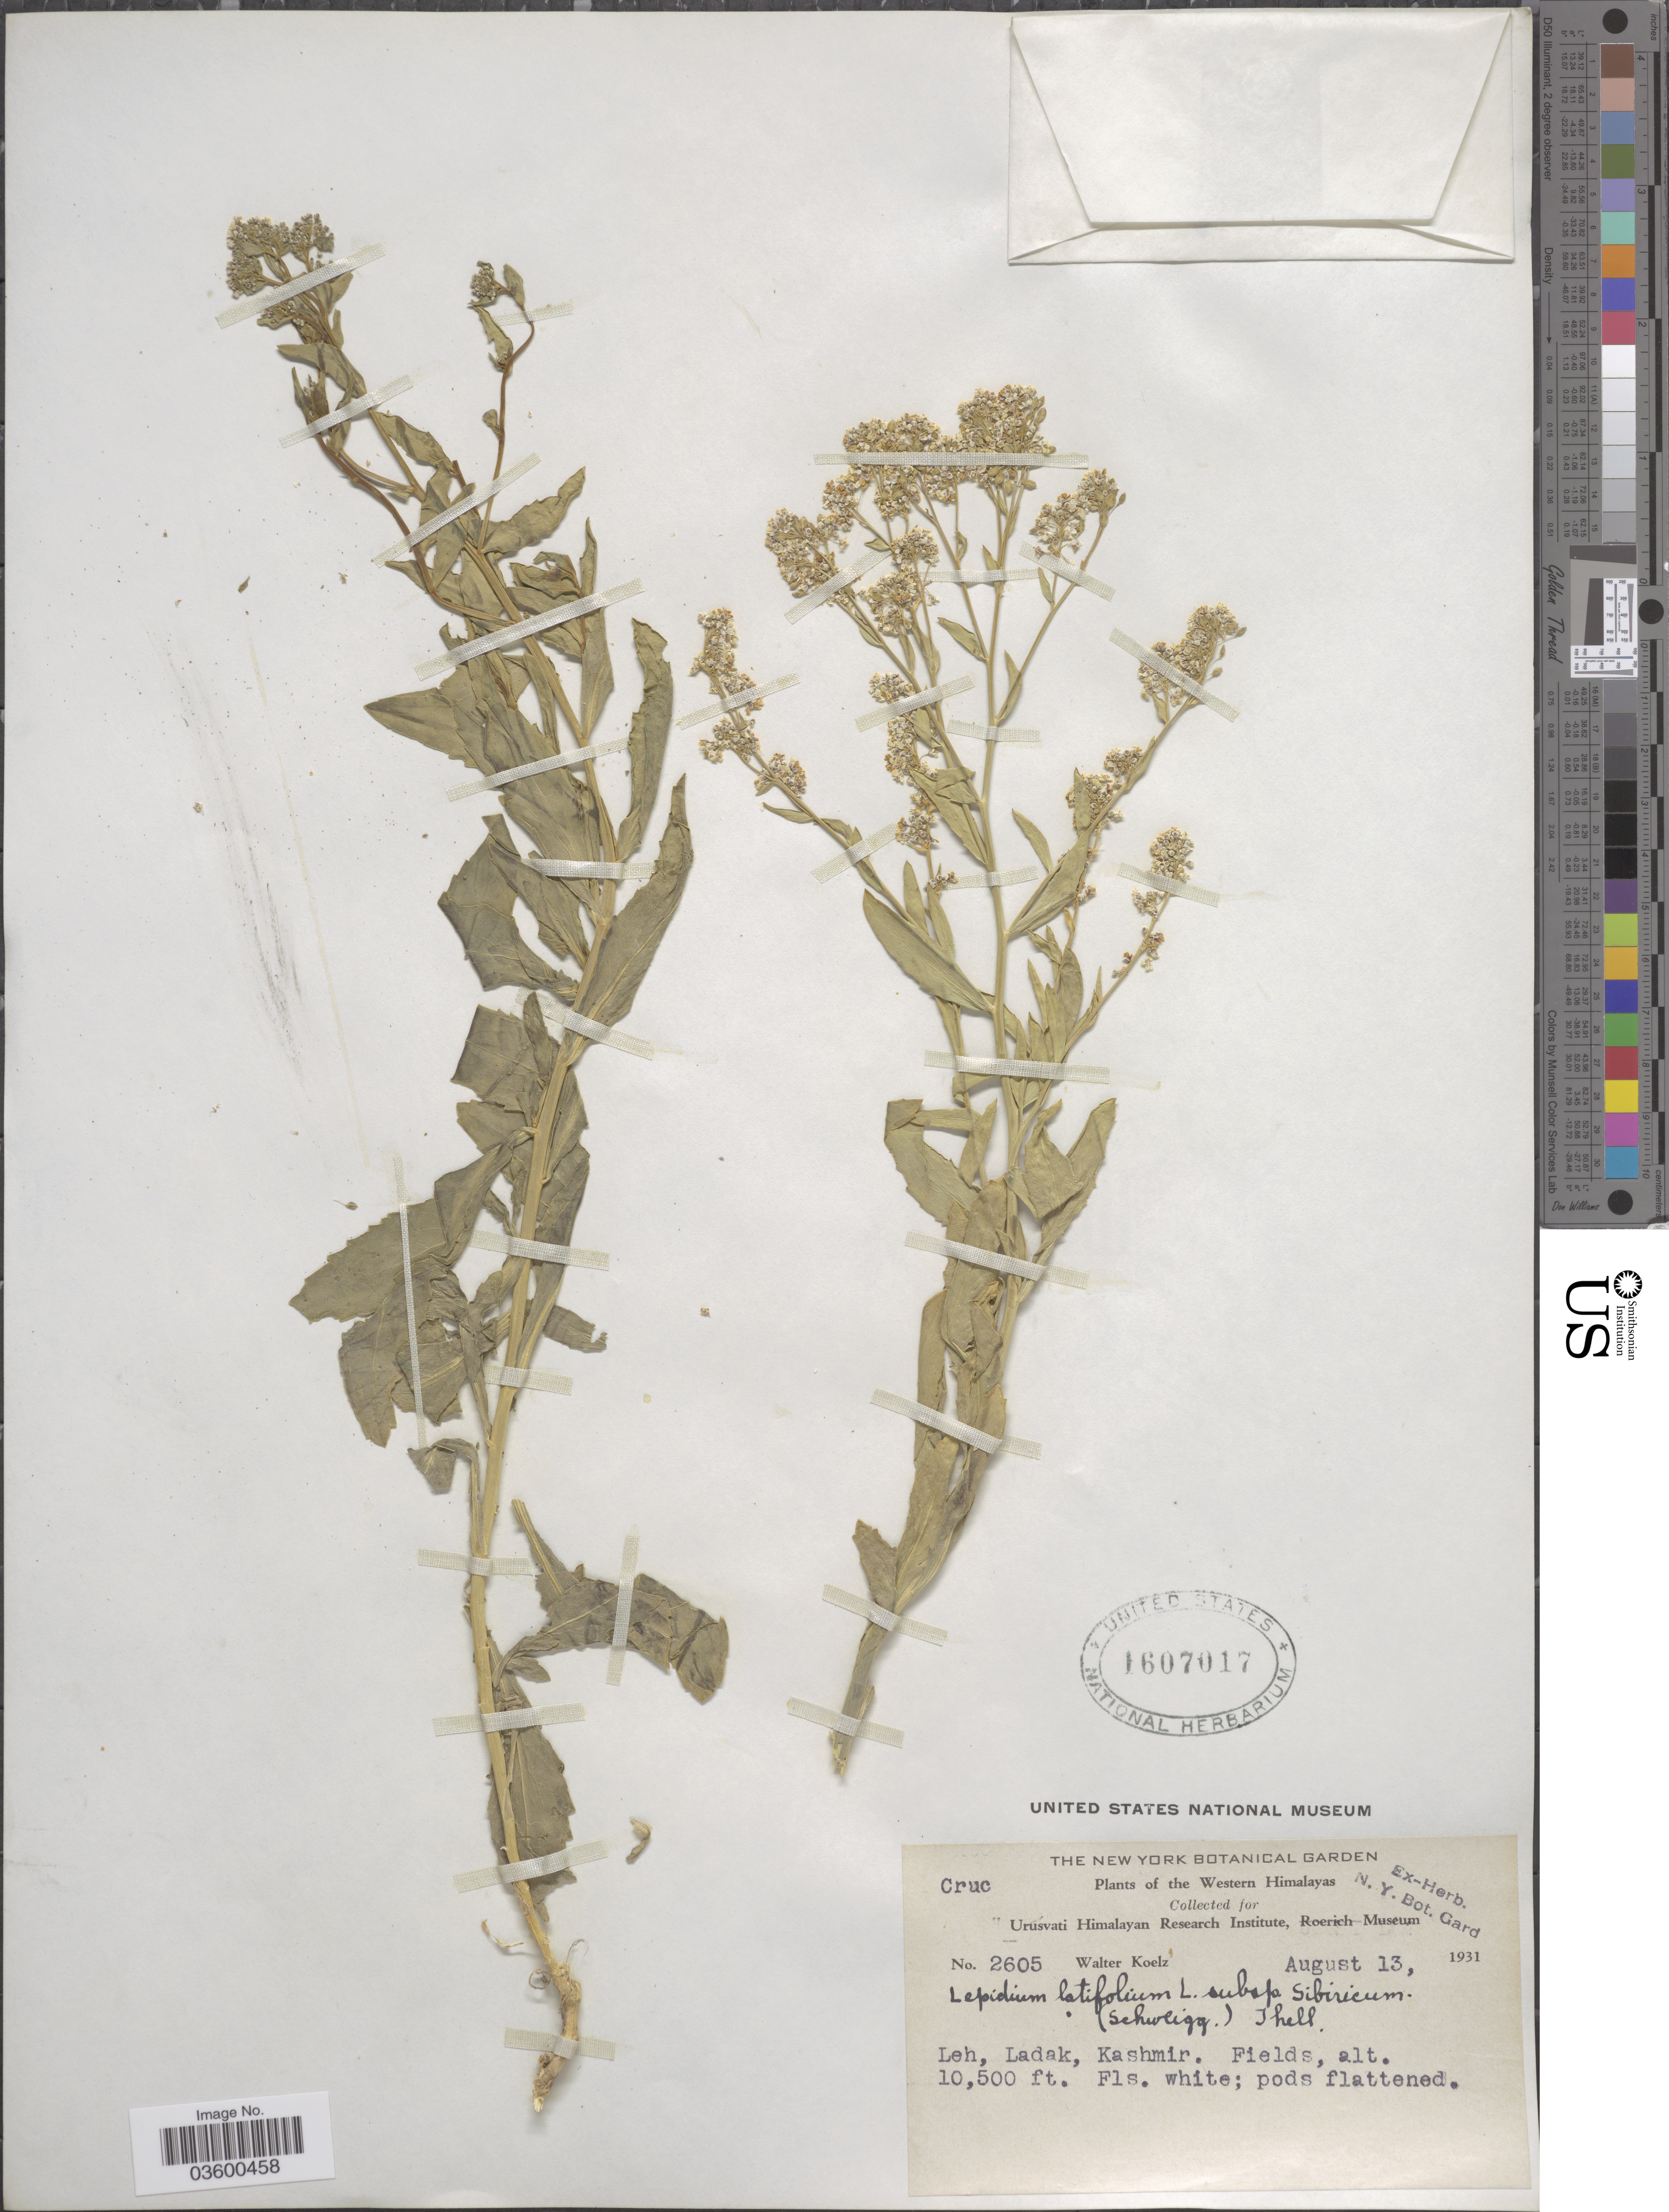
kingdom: Plantae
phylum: Tracheophyta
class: Magnoliopsida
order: Brassicales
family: Brassicaceae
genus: Lepidium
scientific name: Lepidium latifolium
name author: L.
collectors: W. N. Koelz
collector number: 2605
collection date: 1931-08-13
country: India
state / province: Ladakh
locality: The Western Himalayas. Leh, Ladak, Kashmir.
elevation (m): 3200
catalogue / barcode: US 1607017